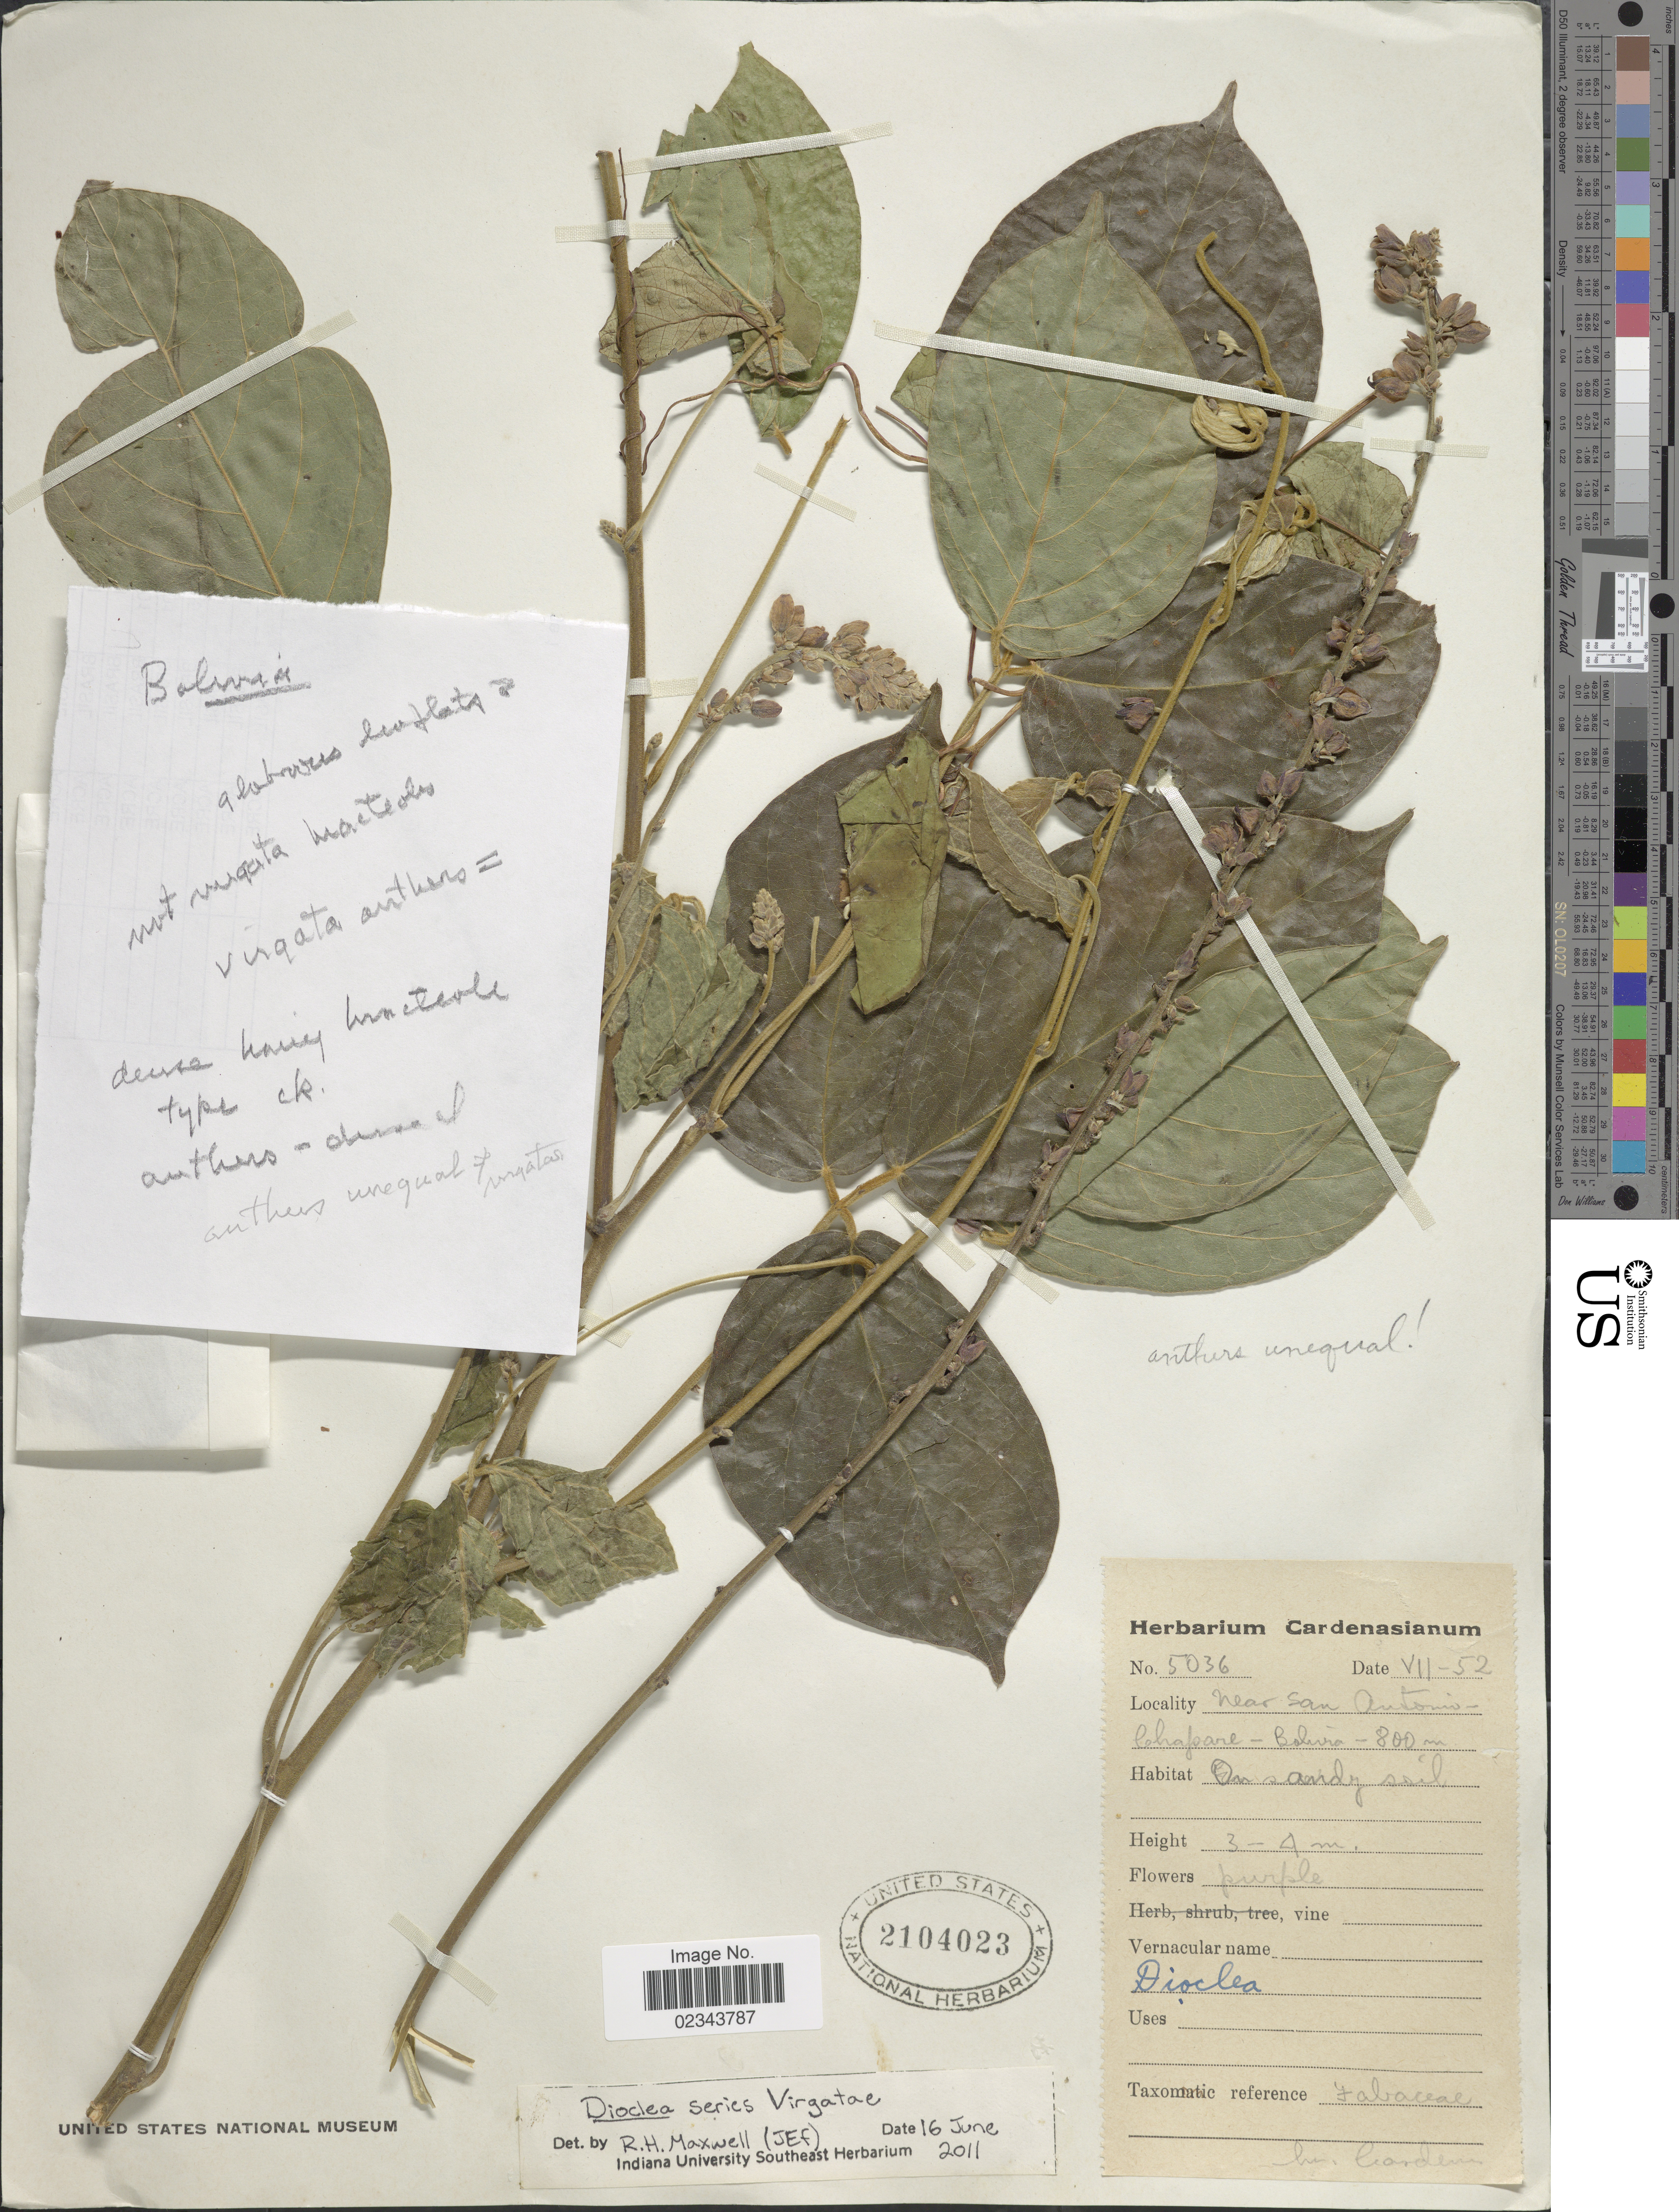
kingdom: Plantae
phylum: Tracheophyta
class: Magnoliopsida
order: Fabales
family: Fabaceae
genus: Dioclea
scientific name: Dioclea sp.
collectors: M. Cárdenas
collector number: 5036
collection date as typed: Transcribed d/m/y: /7/52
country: Bolivia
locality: Near San Antonio - Cohapore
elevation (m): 800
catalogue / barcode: US 2104023